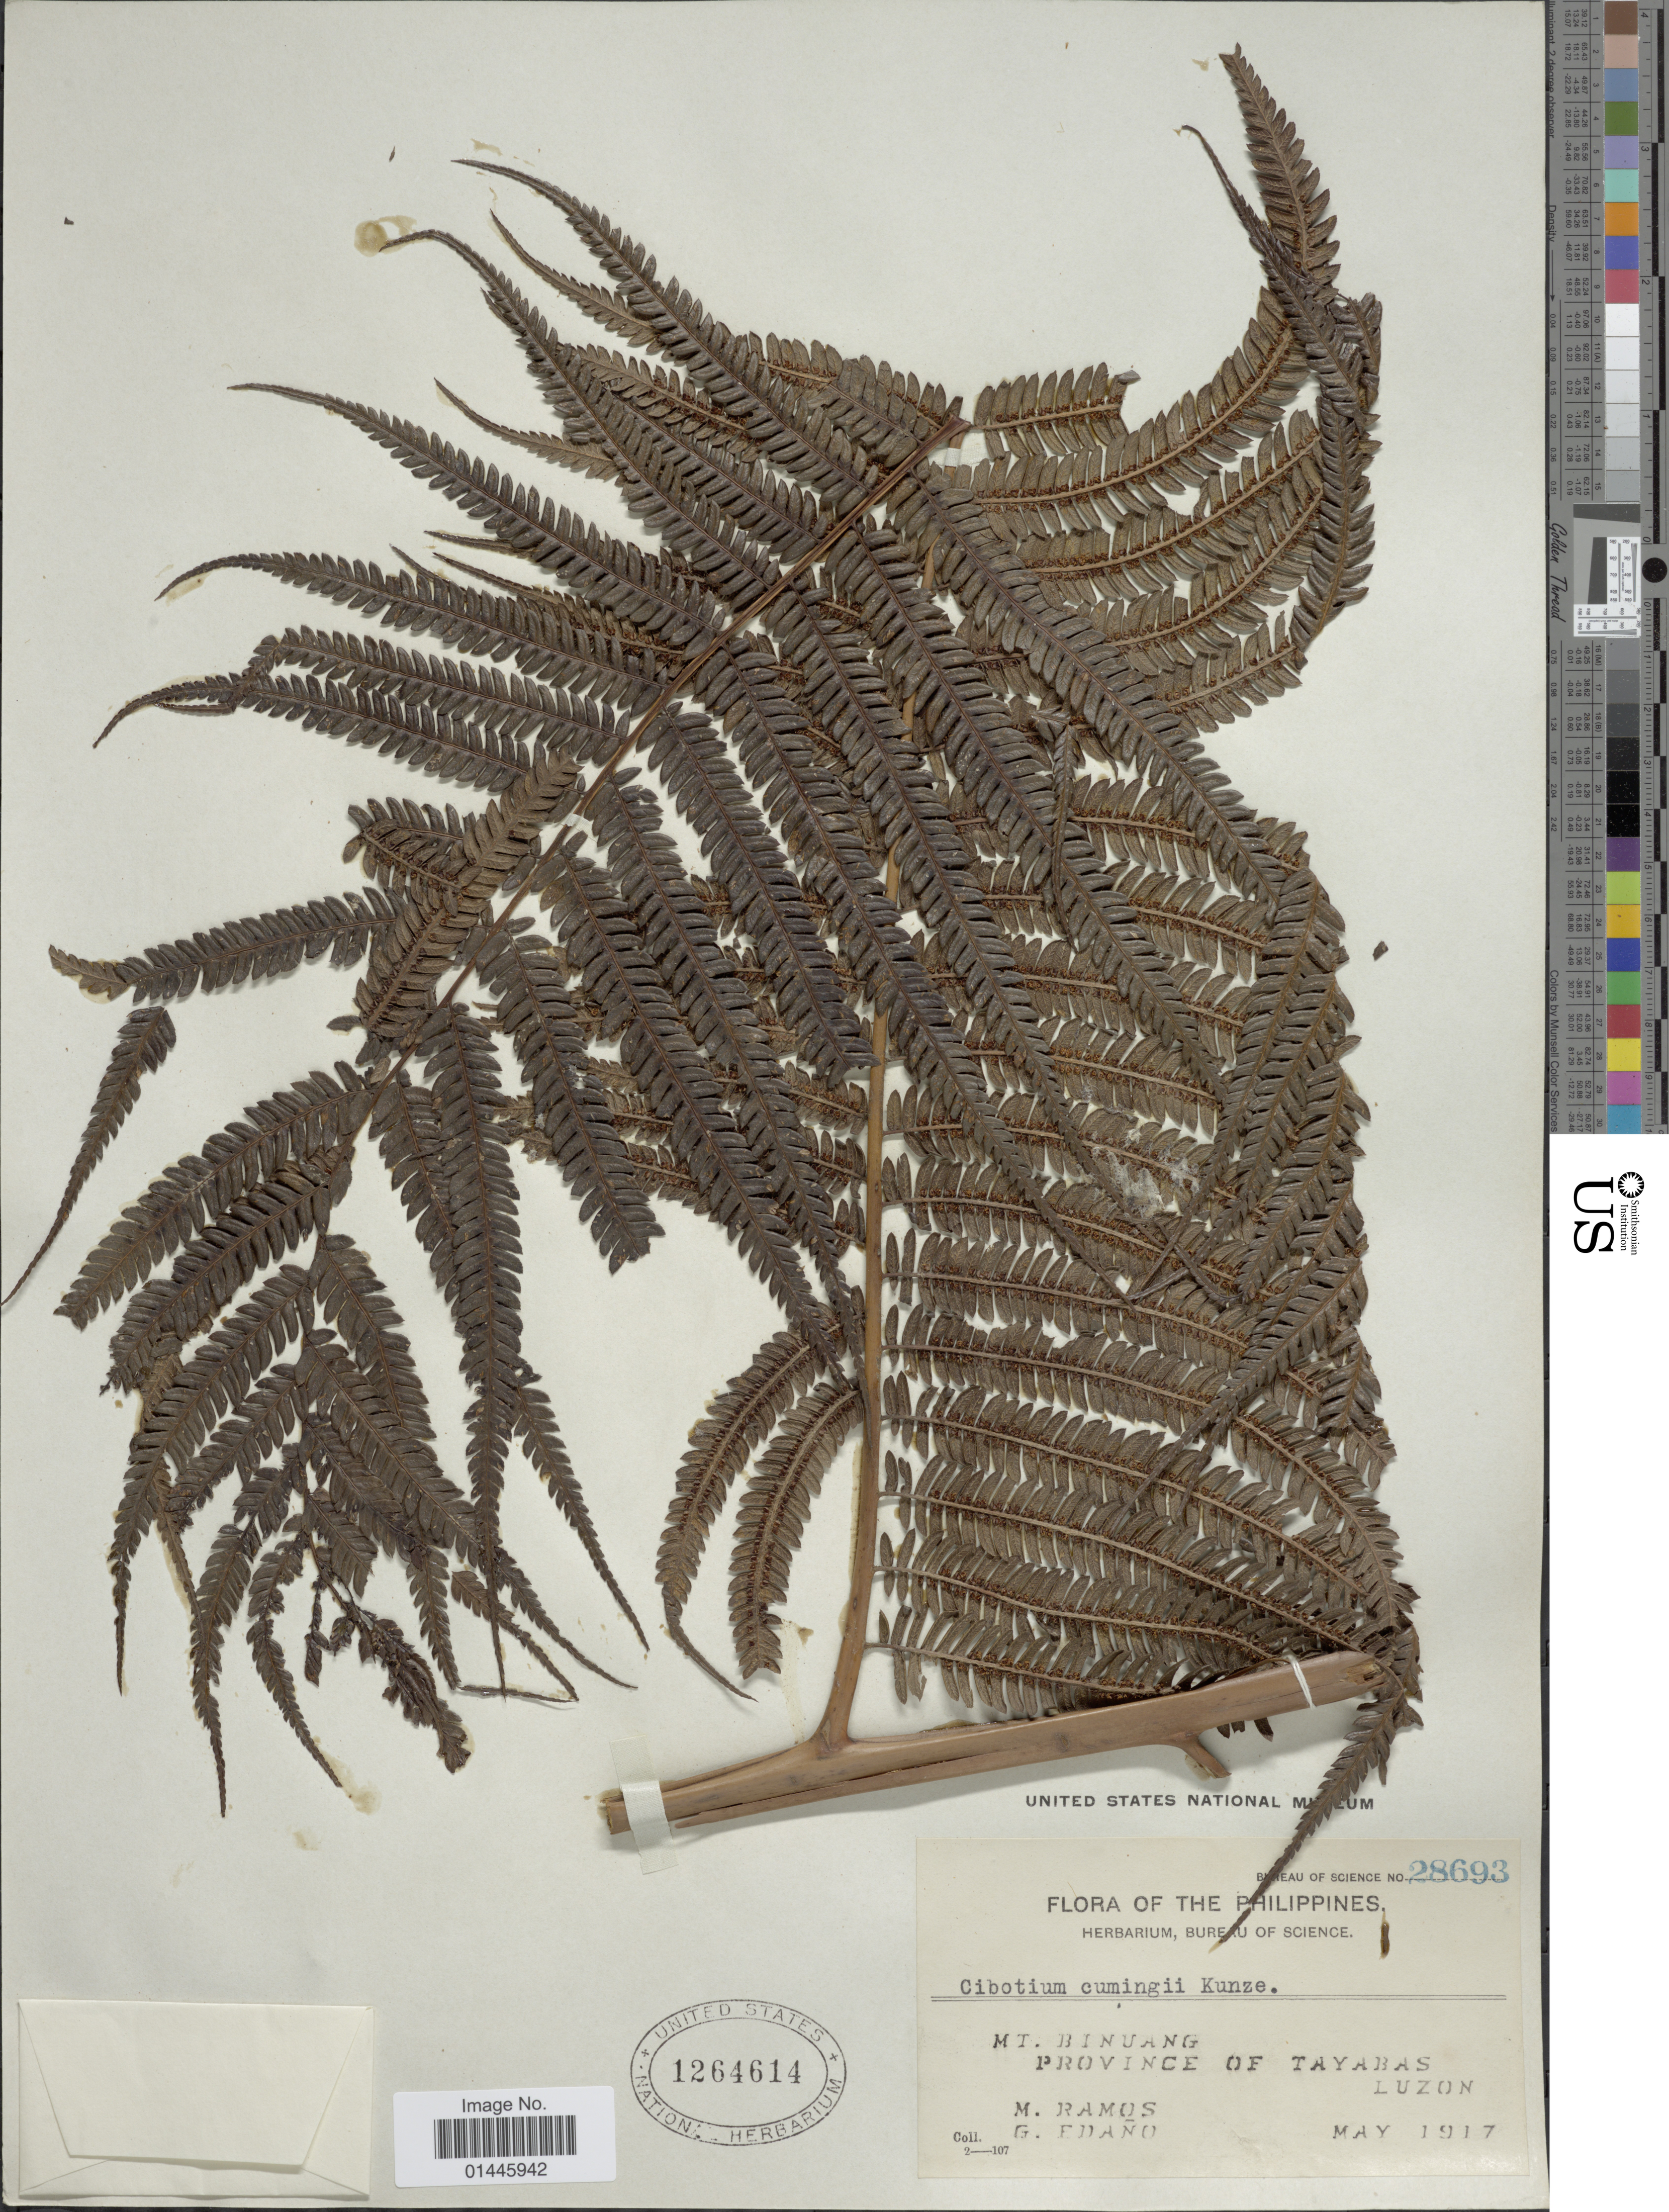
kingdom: Plantae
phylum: Tracheophyta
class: Polypodiopsida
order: Cyatheales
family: Cibotiaceae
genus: Cibotium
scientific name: Cibotium barometz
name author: (L.) J. Sm.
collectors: M. Ramos & G. Edaño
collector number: Bureau of Science 28693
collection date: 1917-05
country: Philippines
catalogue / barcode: US 1264614